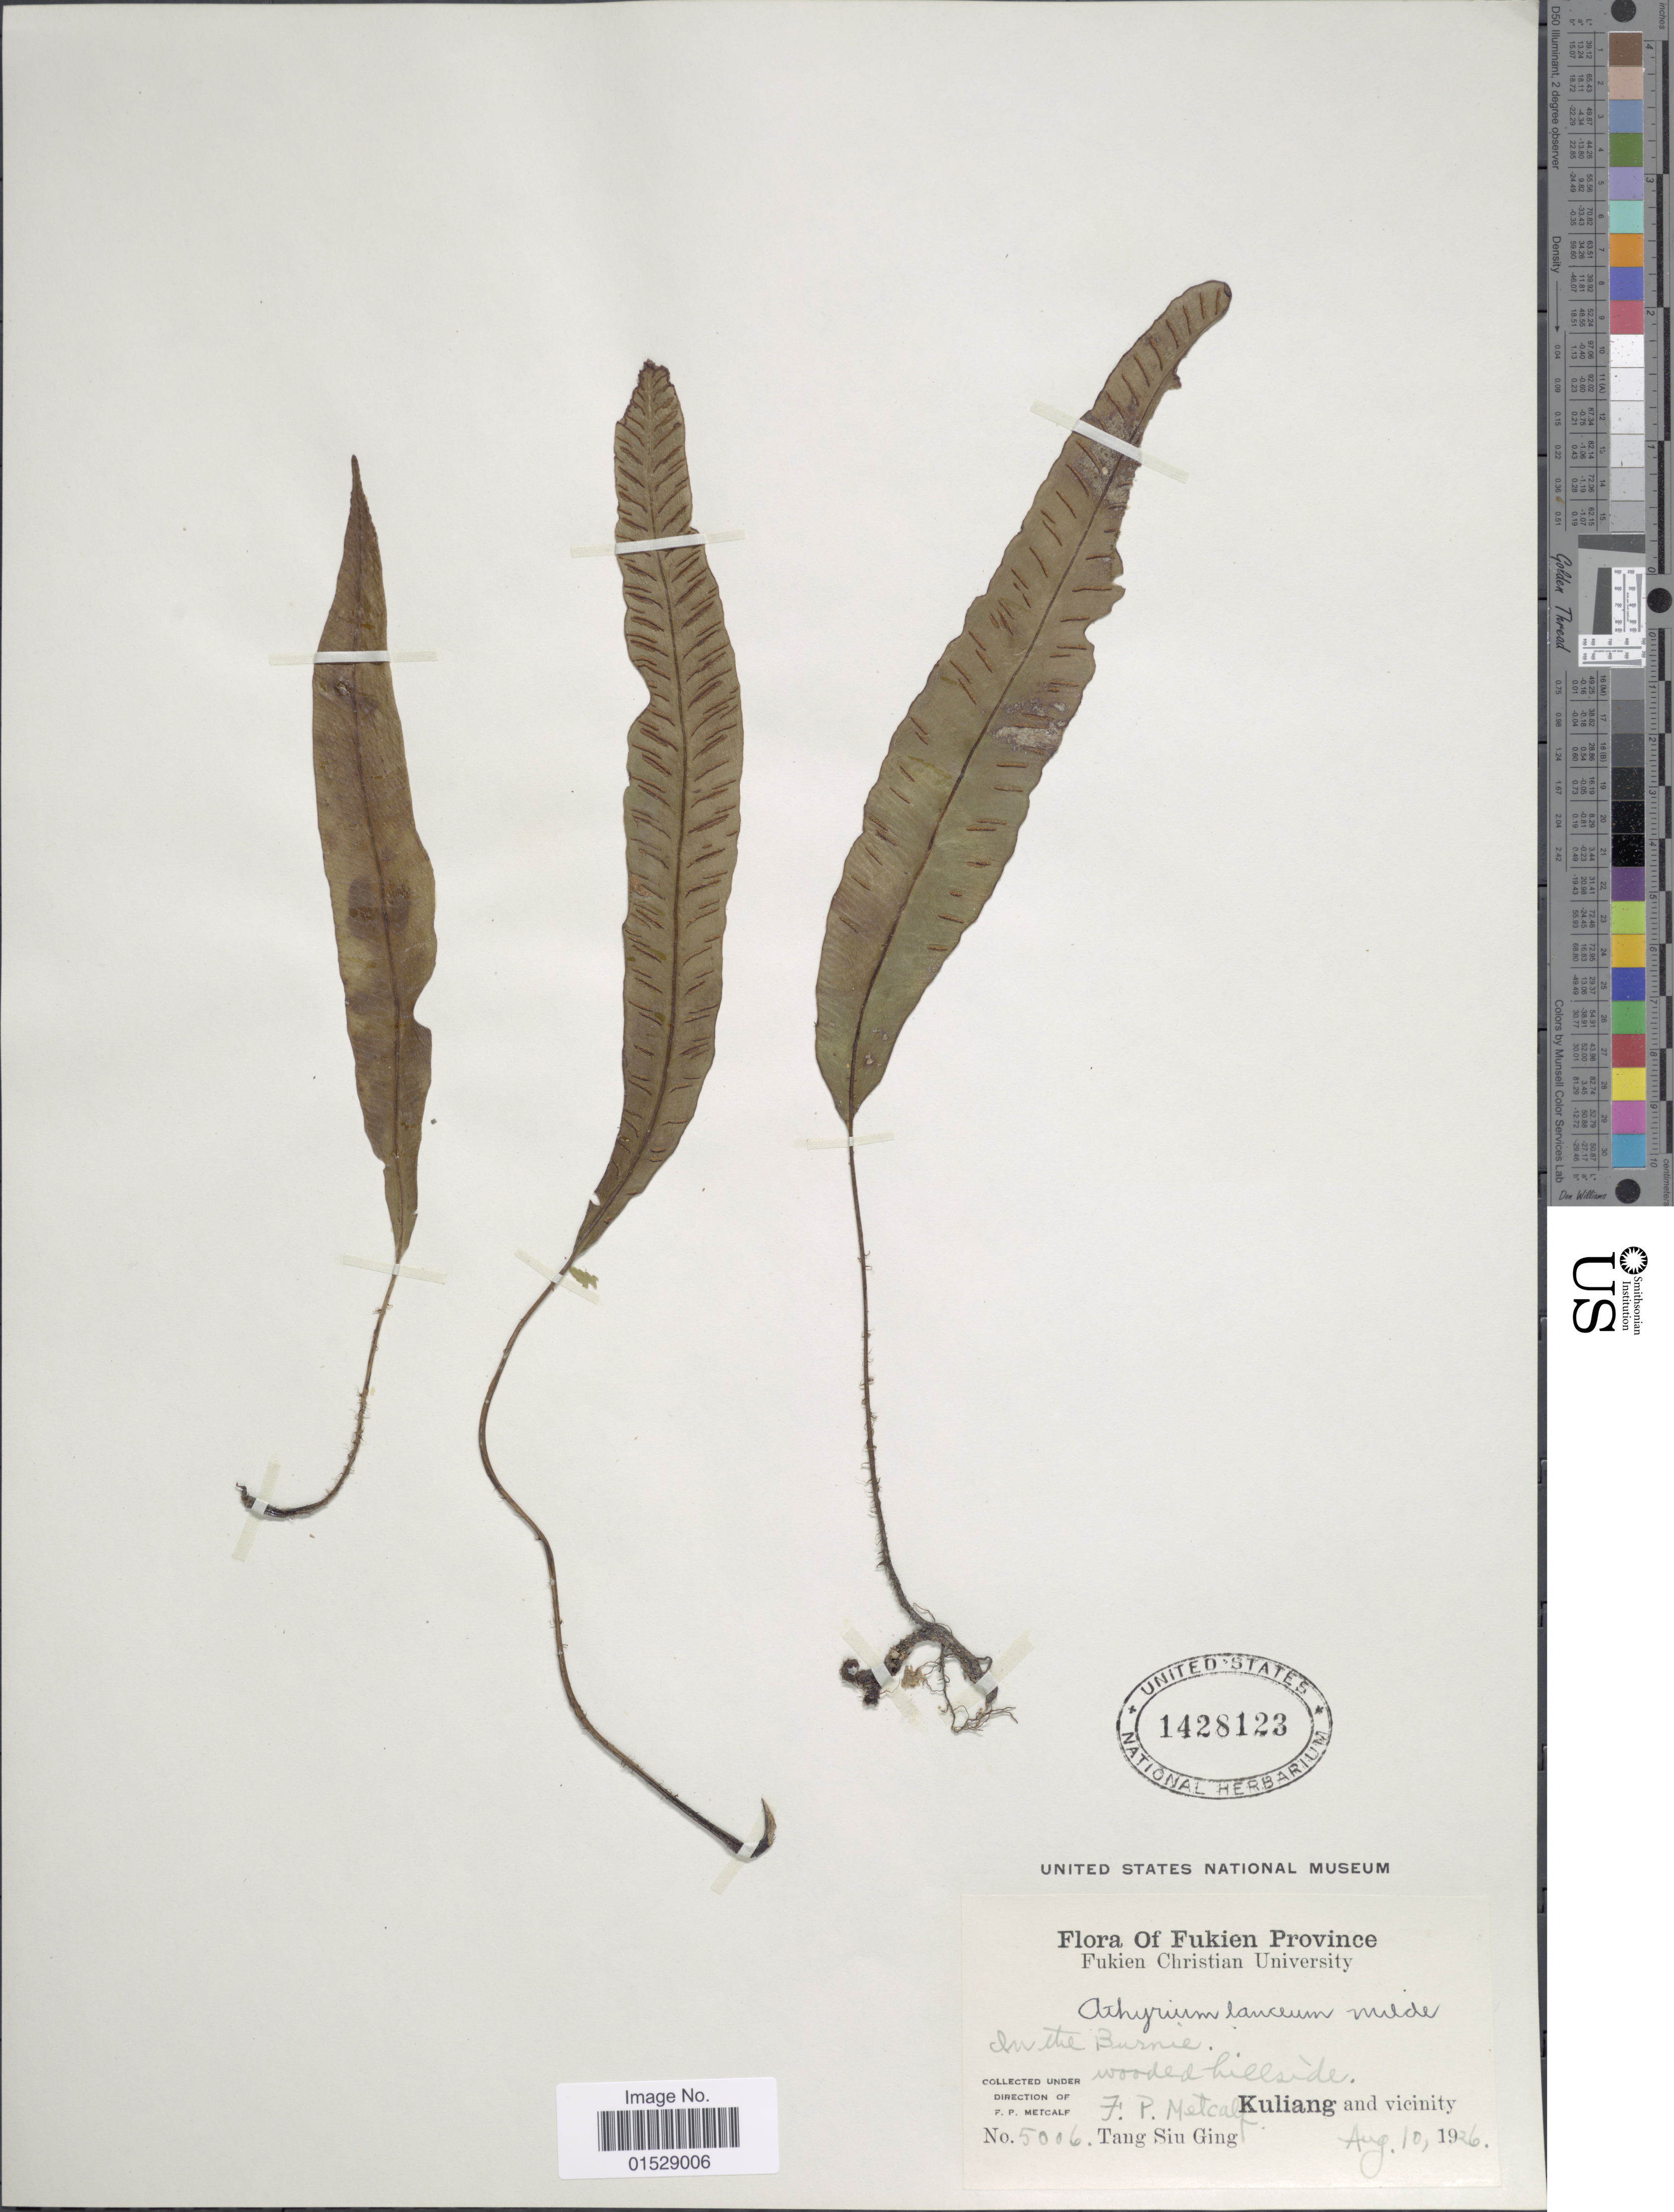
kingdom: Plantae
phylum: Tracheophyta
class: Polypodiopsida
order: Polypodiales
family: Athyriaceae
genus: Deparia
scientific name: Deparia lancea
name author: (Thunb.) Fraser-Jenk.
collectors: F. Metcalf & T. Ging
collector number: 5006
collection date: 1926-08-10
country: China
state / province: Fujian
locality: Fukien Province, Kuliang and vicinity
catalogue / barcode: US 1428123